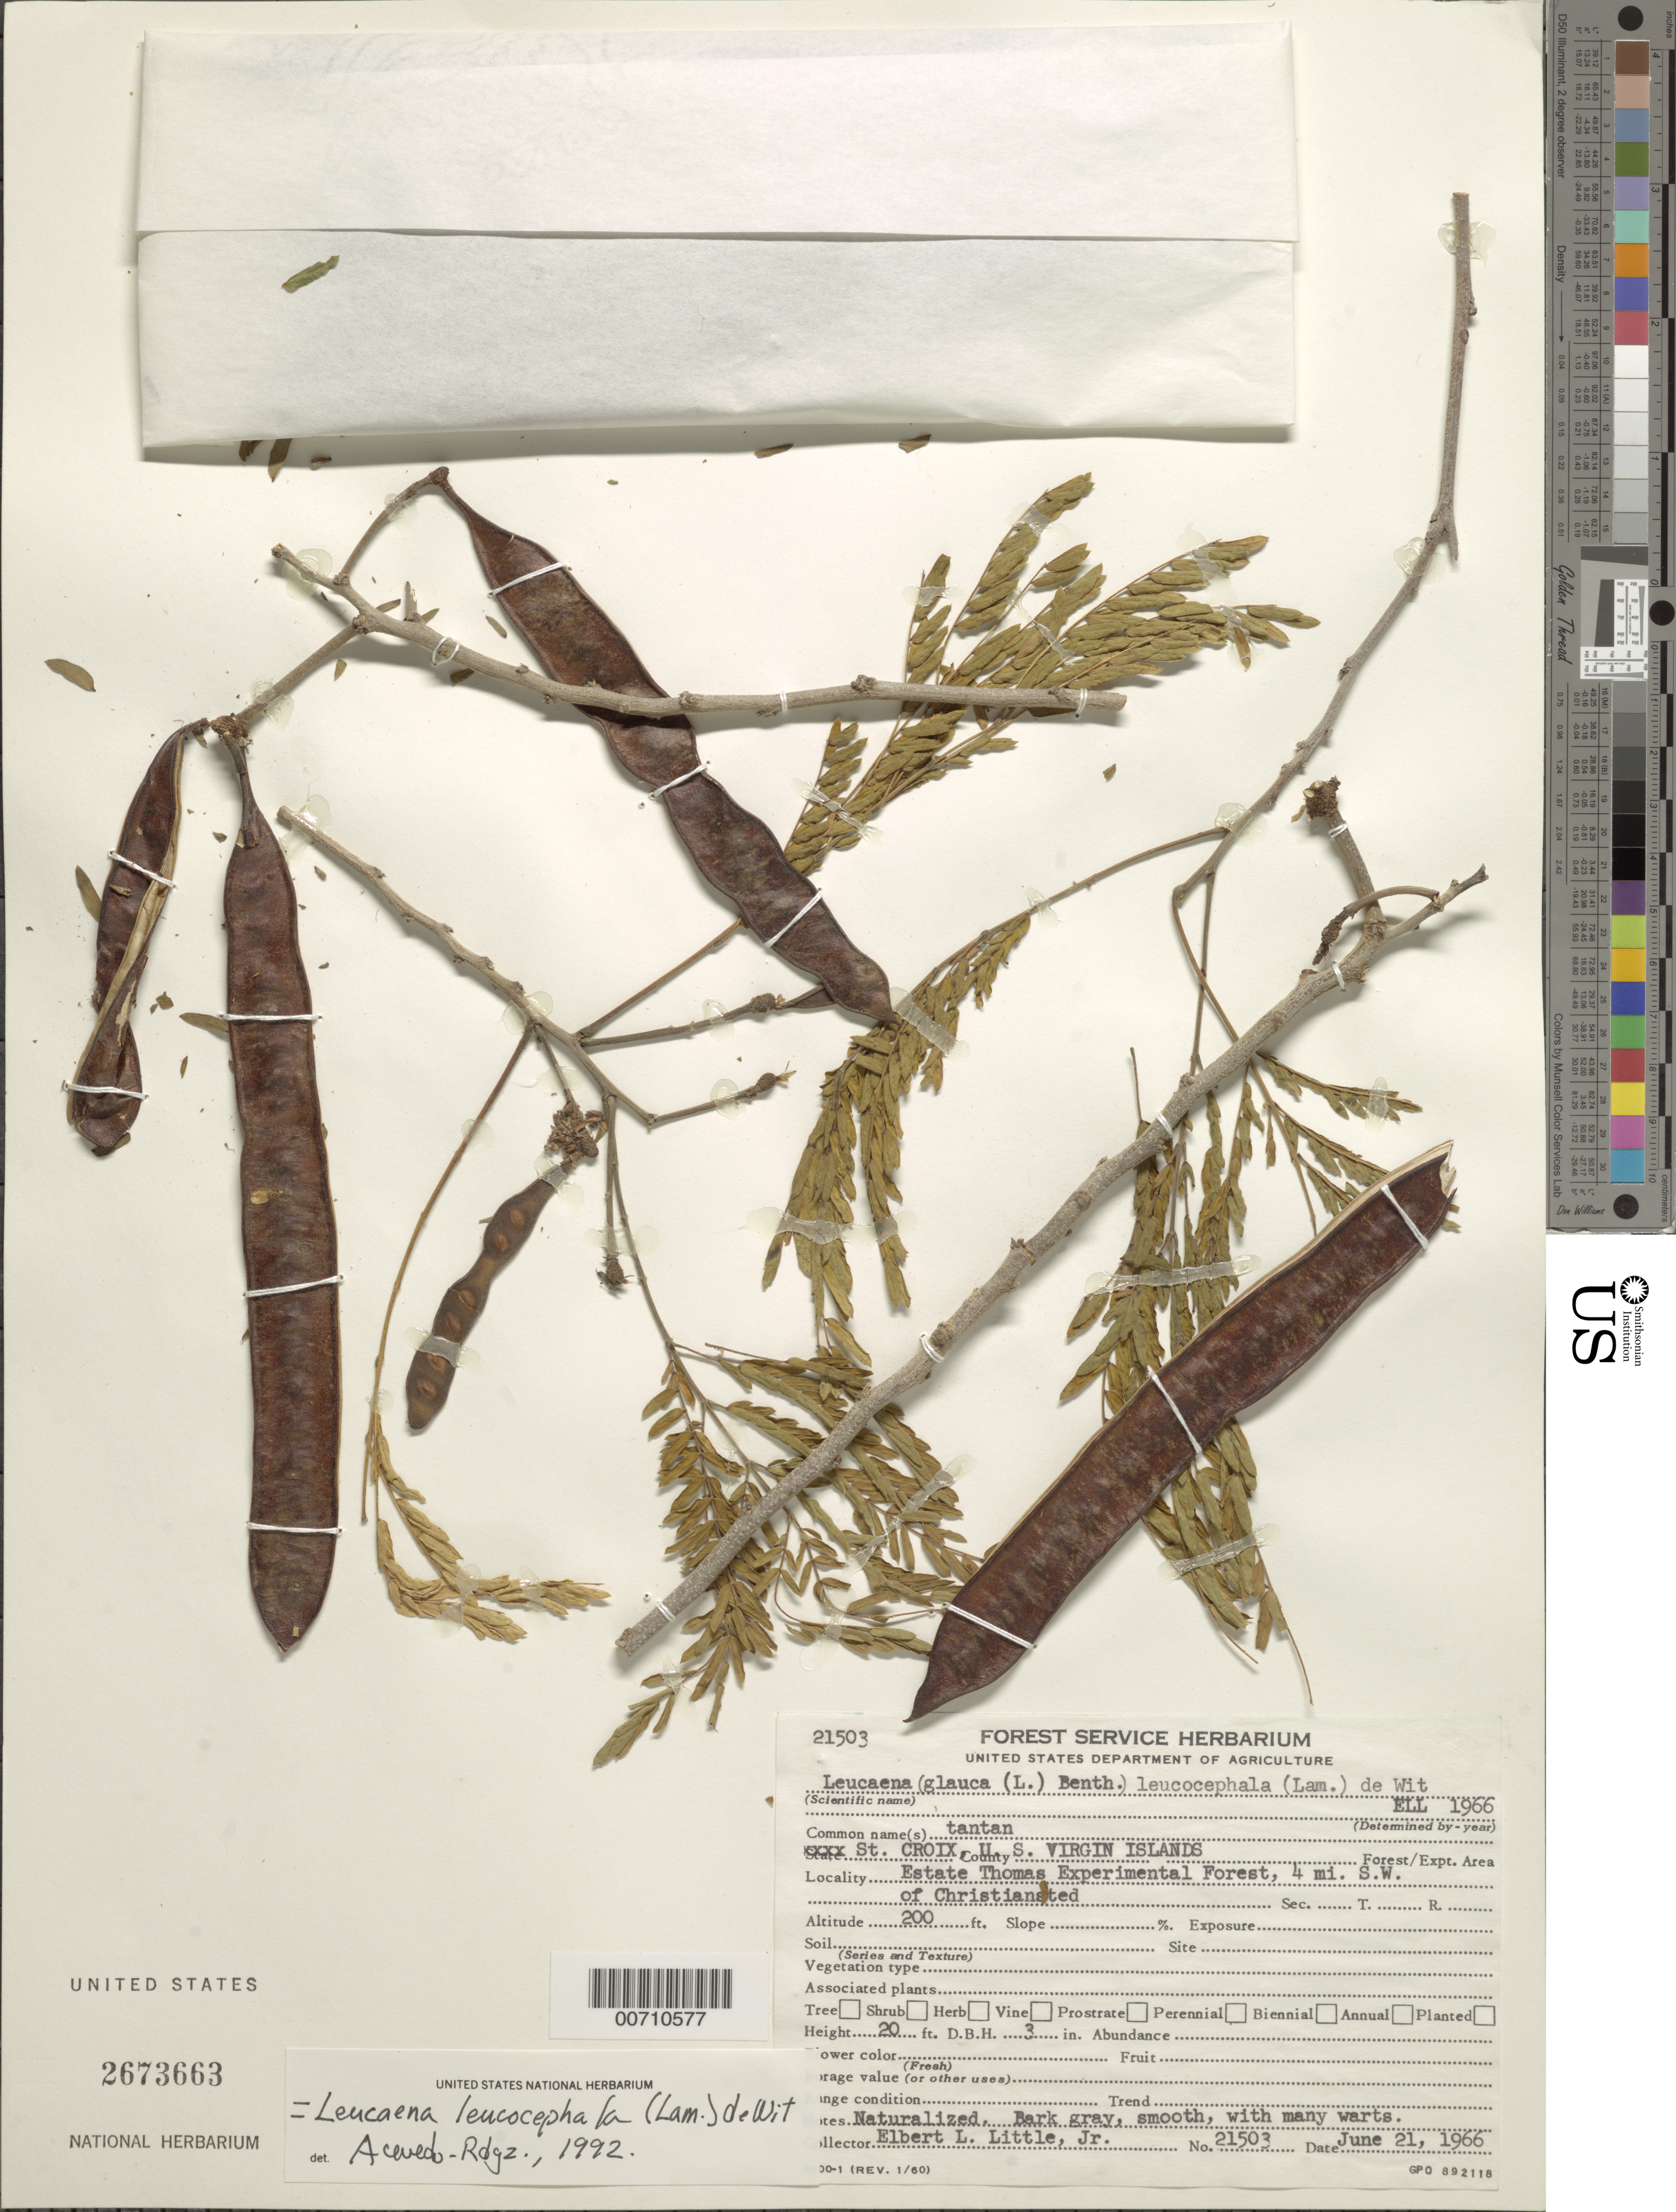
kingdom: Plantae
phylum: Tracheophyta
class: Magnoliopsida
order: Fabales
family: Fabaceae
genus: Leucaena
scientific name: Leucaena leucocephala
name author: (Lam.) de Wit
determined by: Acevedo-Rodríguez, P., (BOT), Smithsonian Institution - National Museum of Natural History (UNITED STATES)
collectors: E. L. Little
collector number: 21503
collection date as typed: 21 Jun 1966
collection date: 1966-06-21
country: U.S. Virgin Islands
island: St. Croix Island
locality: Estate Thomas Exp. Forest, 4 mi SW of Christiansted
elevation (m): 61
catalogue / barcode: US 2673663